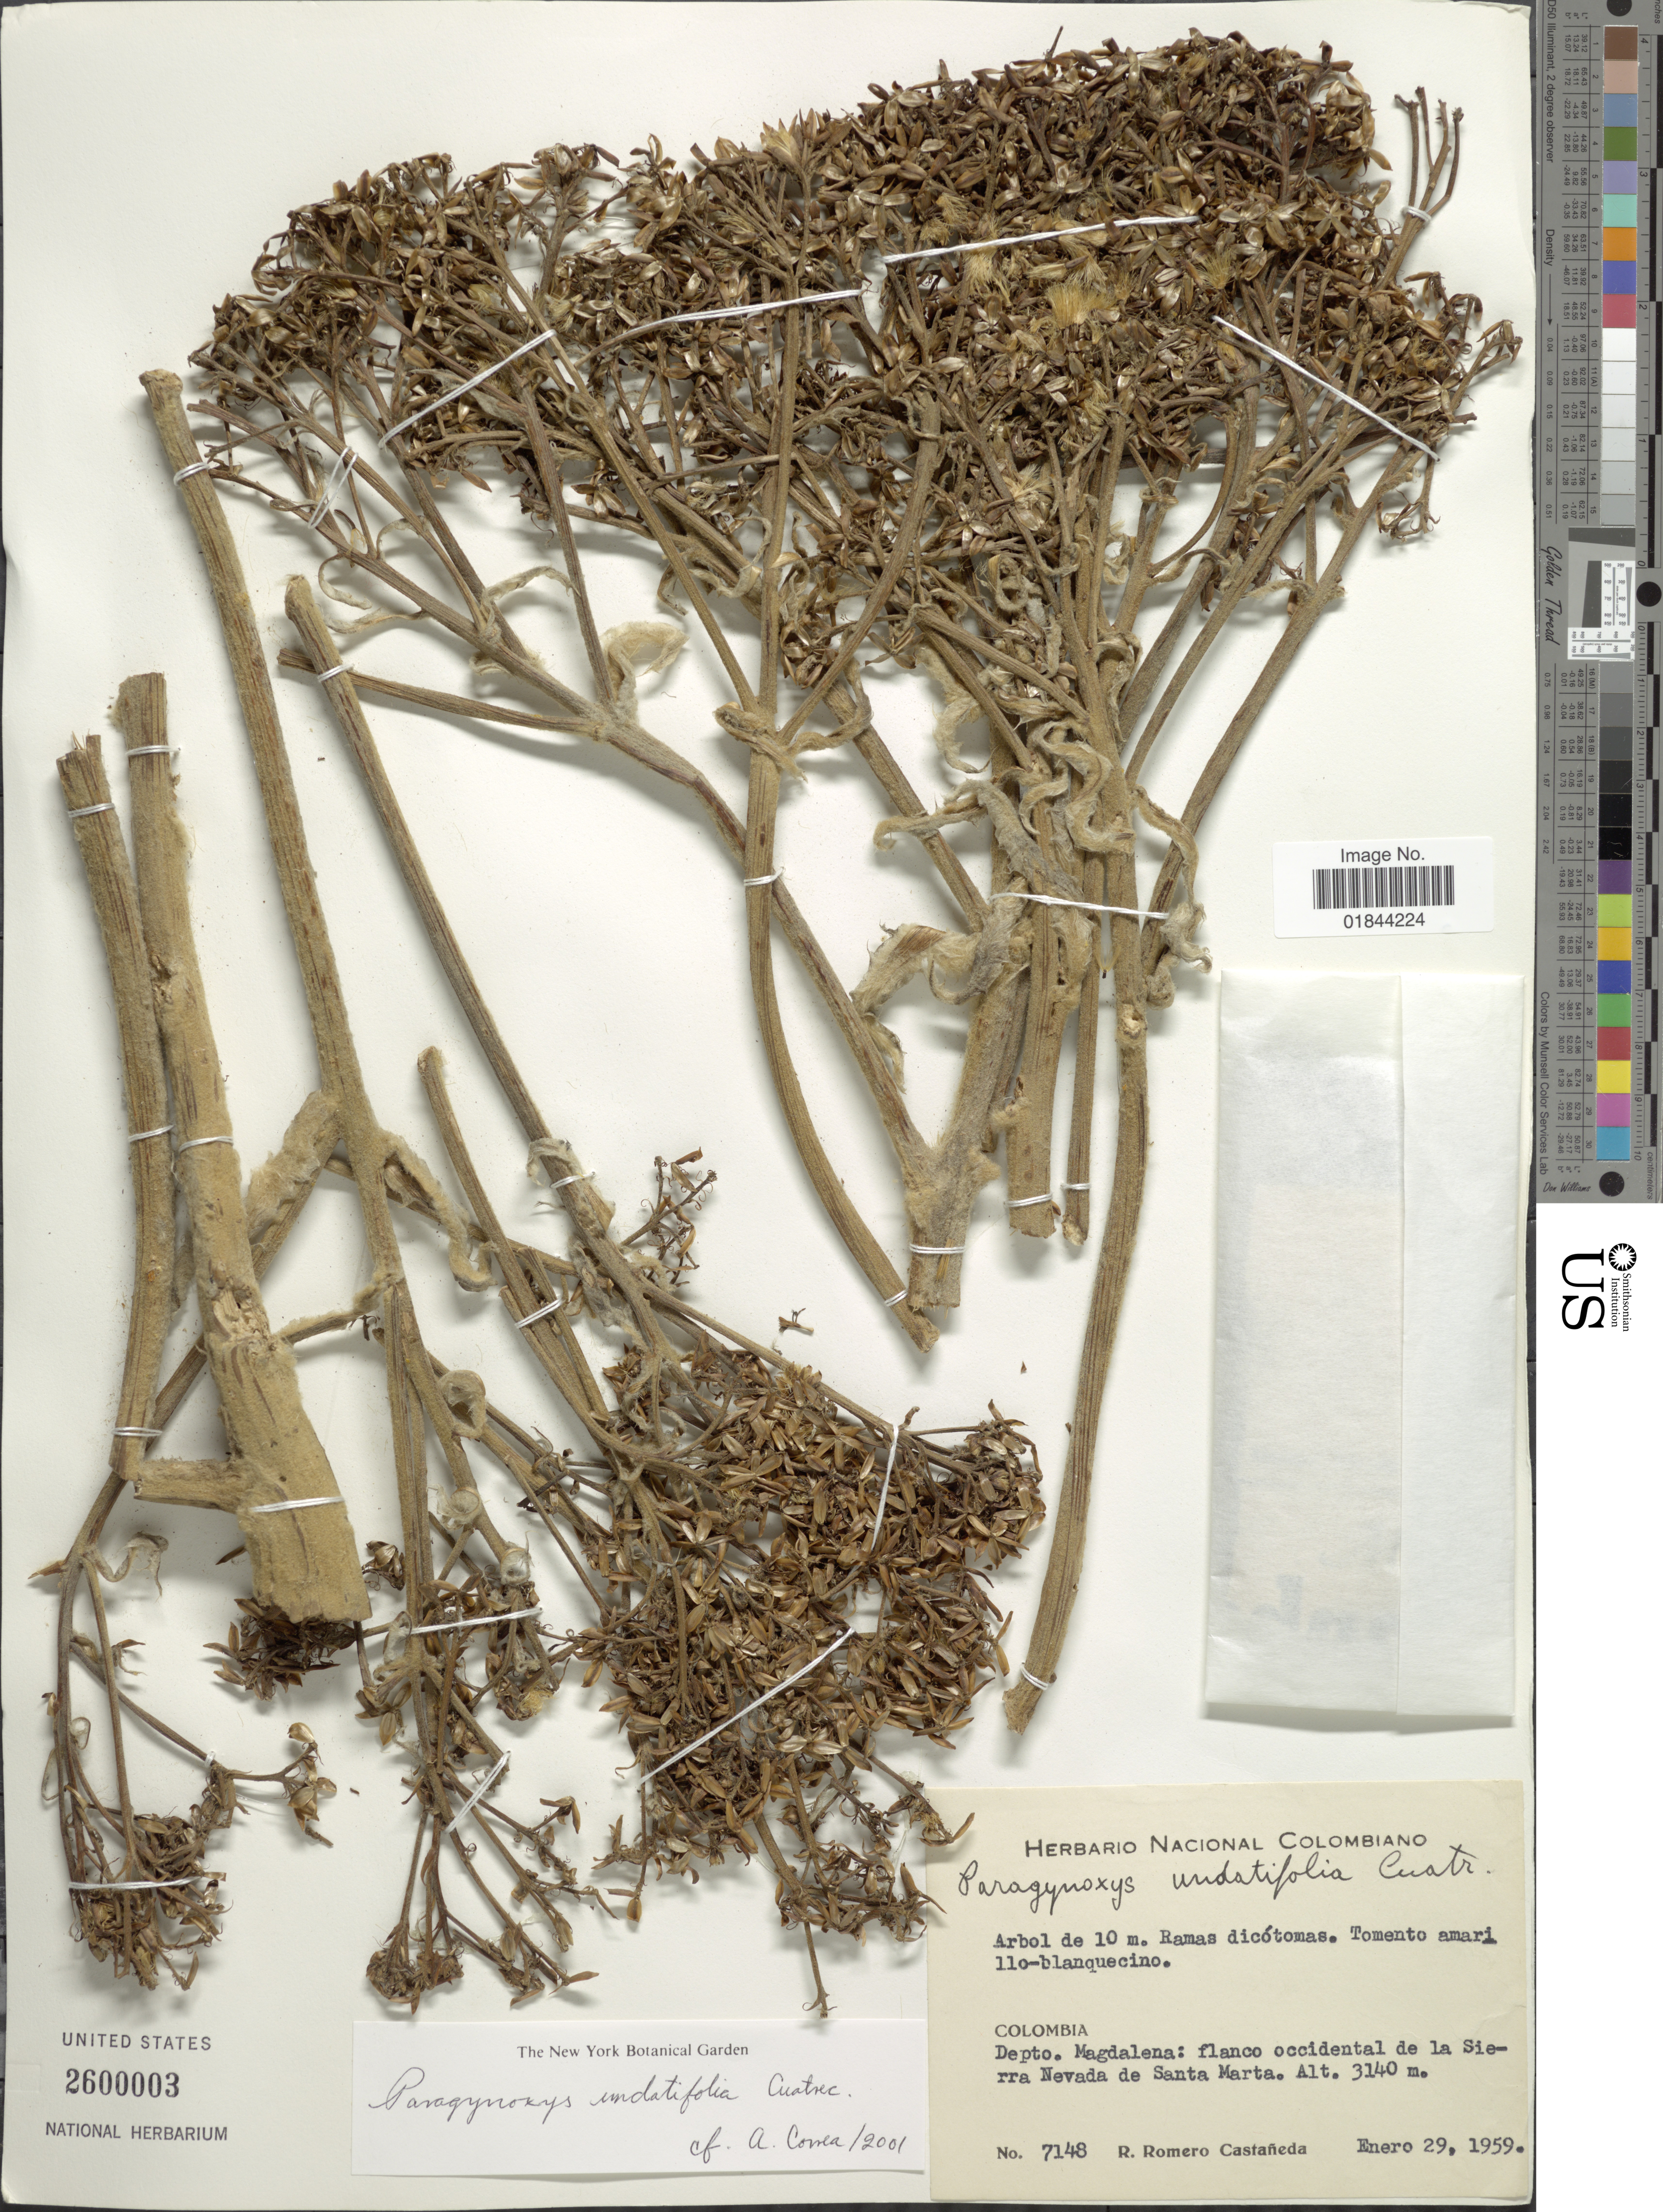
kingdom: Plantae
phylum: Tracheophyta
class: Magnoliopsida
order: Asterales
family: Asteraceae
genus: Paragynoxys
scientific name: Paragynoxys undatifolia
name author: Cuatrec.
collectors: R. Romero Castañeda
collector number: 7148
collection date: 1959-01-29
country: Colombia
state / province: Magdalena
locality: Flanco occidental de la Sierra Nevada de Santa Marta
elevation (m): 3140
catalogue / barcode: US 2600003